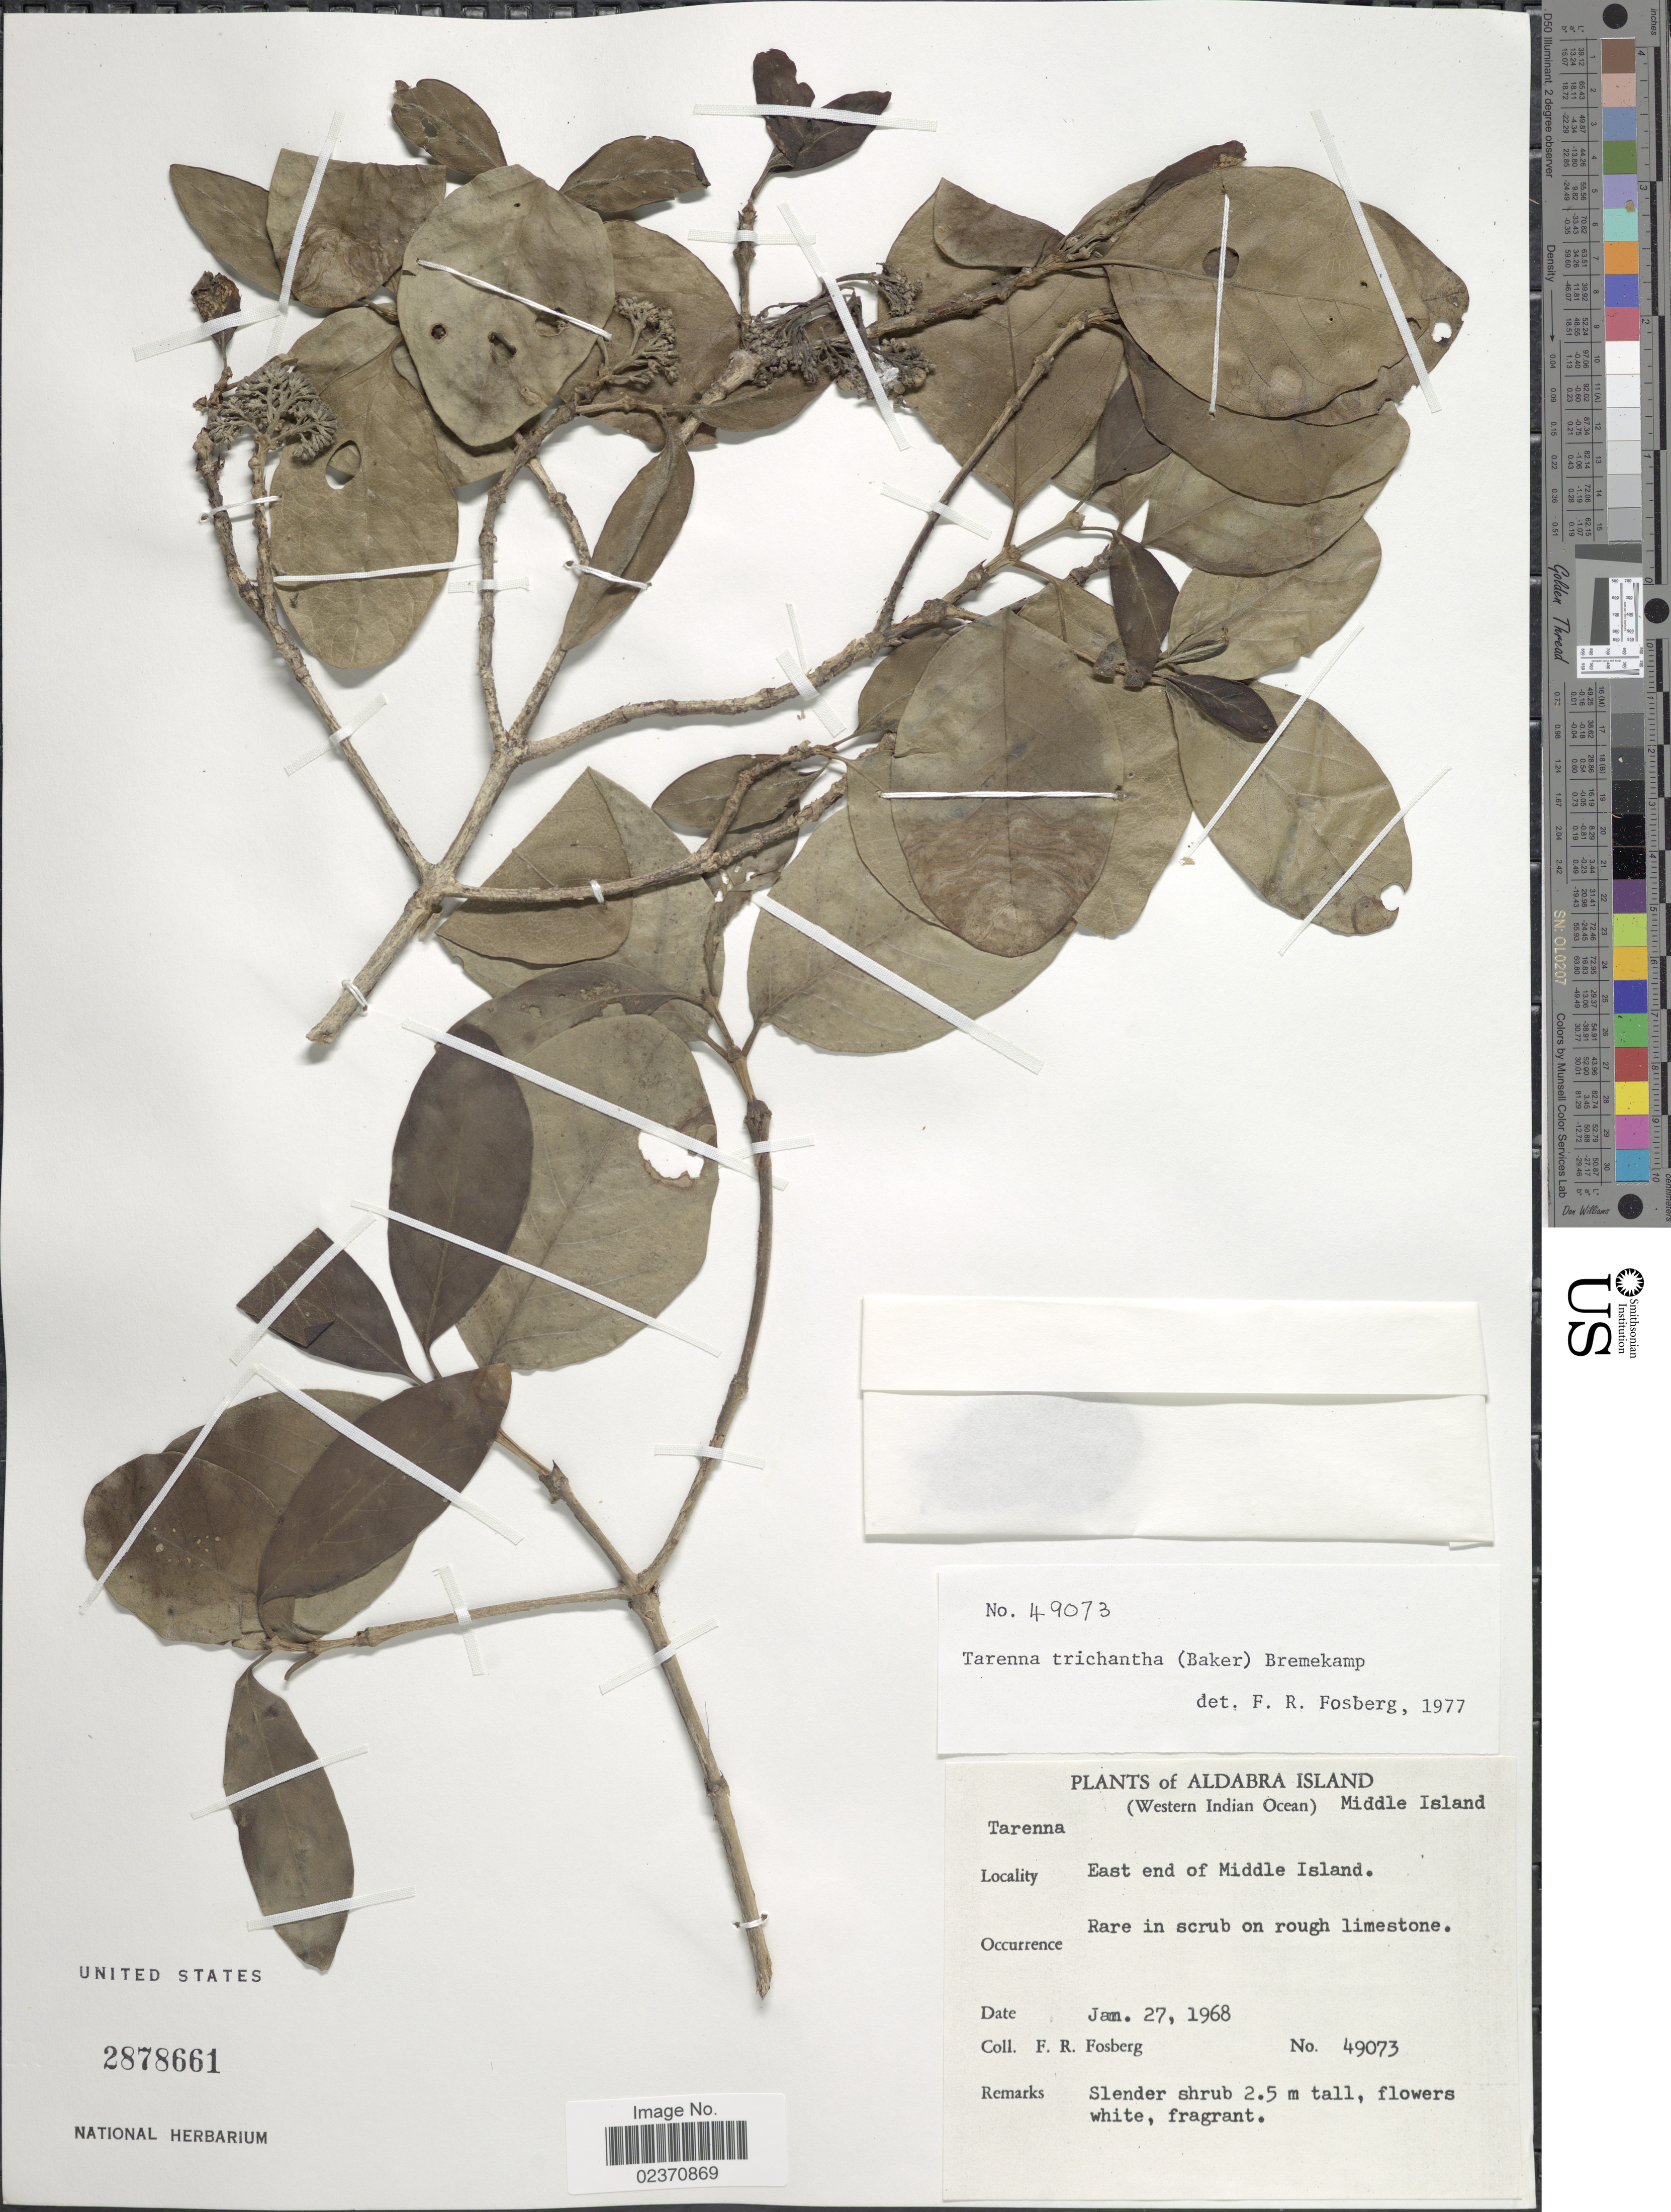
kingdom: Plantae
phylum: Tracheophyta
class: Magnoliopsida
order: Gentianales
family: Rubiaceae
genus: Paracephaelis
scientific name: Paracephaelis trichantha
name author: (Baker) De Block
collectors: F. R. Fosberg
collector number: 49073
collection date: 1968-01-27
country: Seychelles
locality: Aldabra Island (Western Indian Ocean) Middle Island, east end of Middle Island.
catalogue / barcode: US 2878661